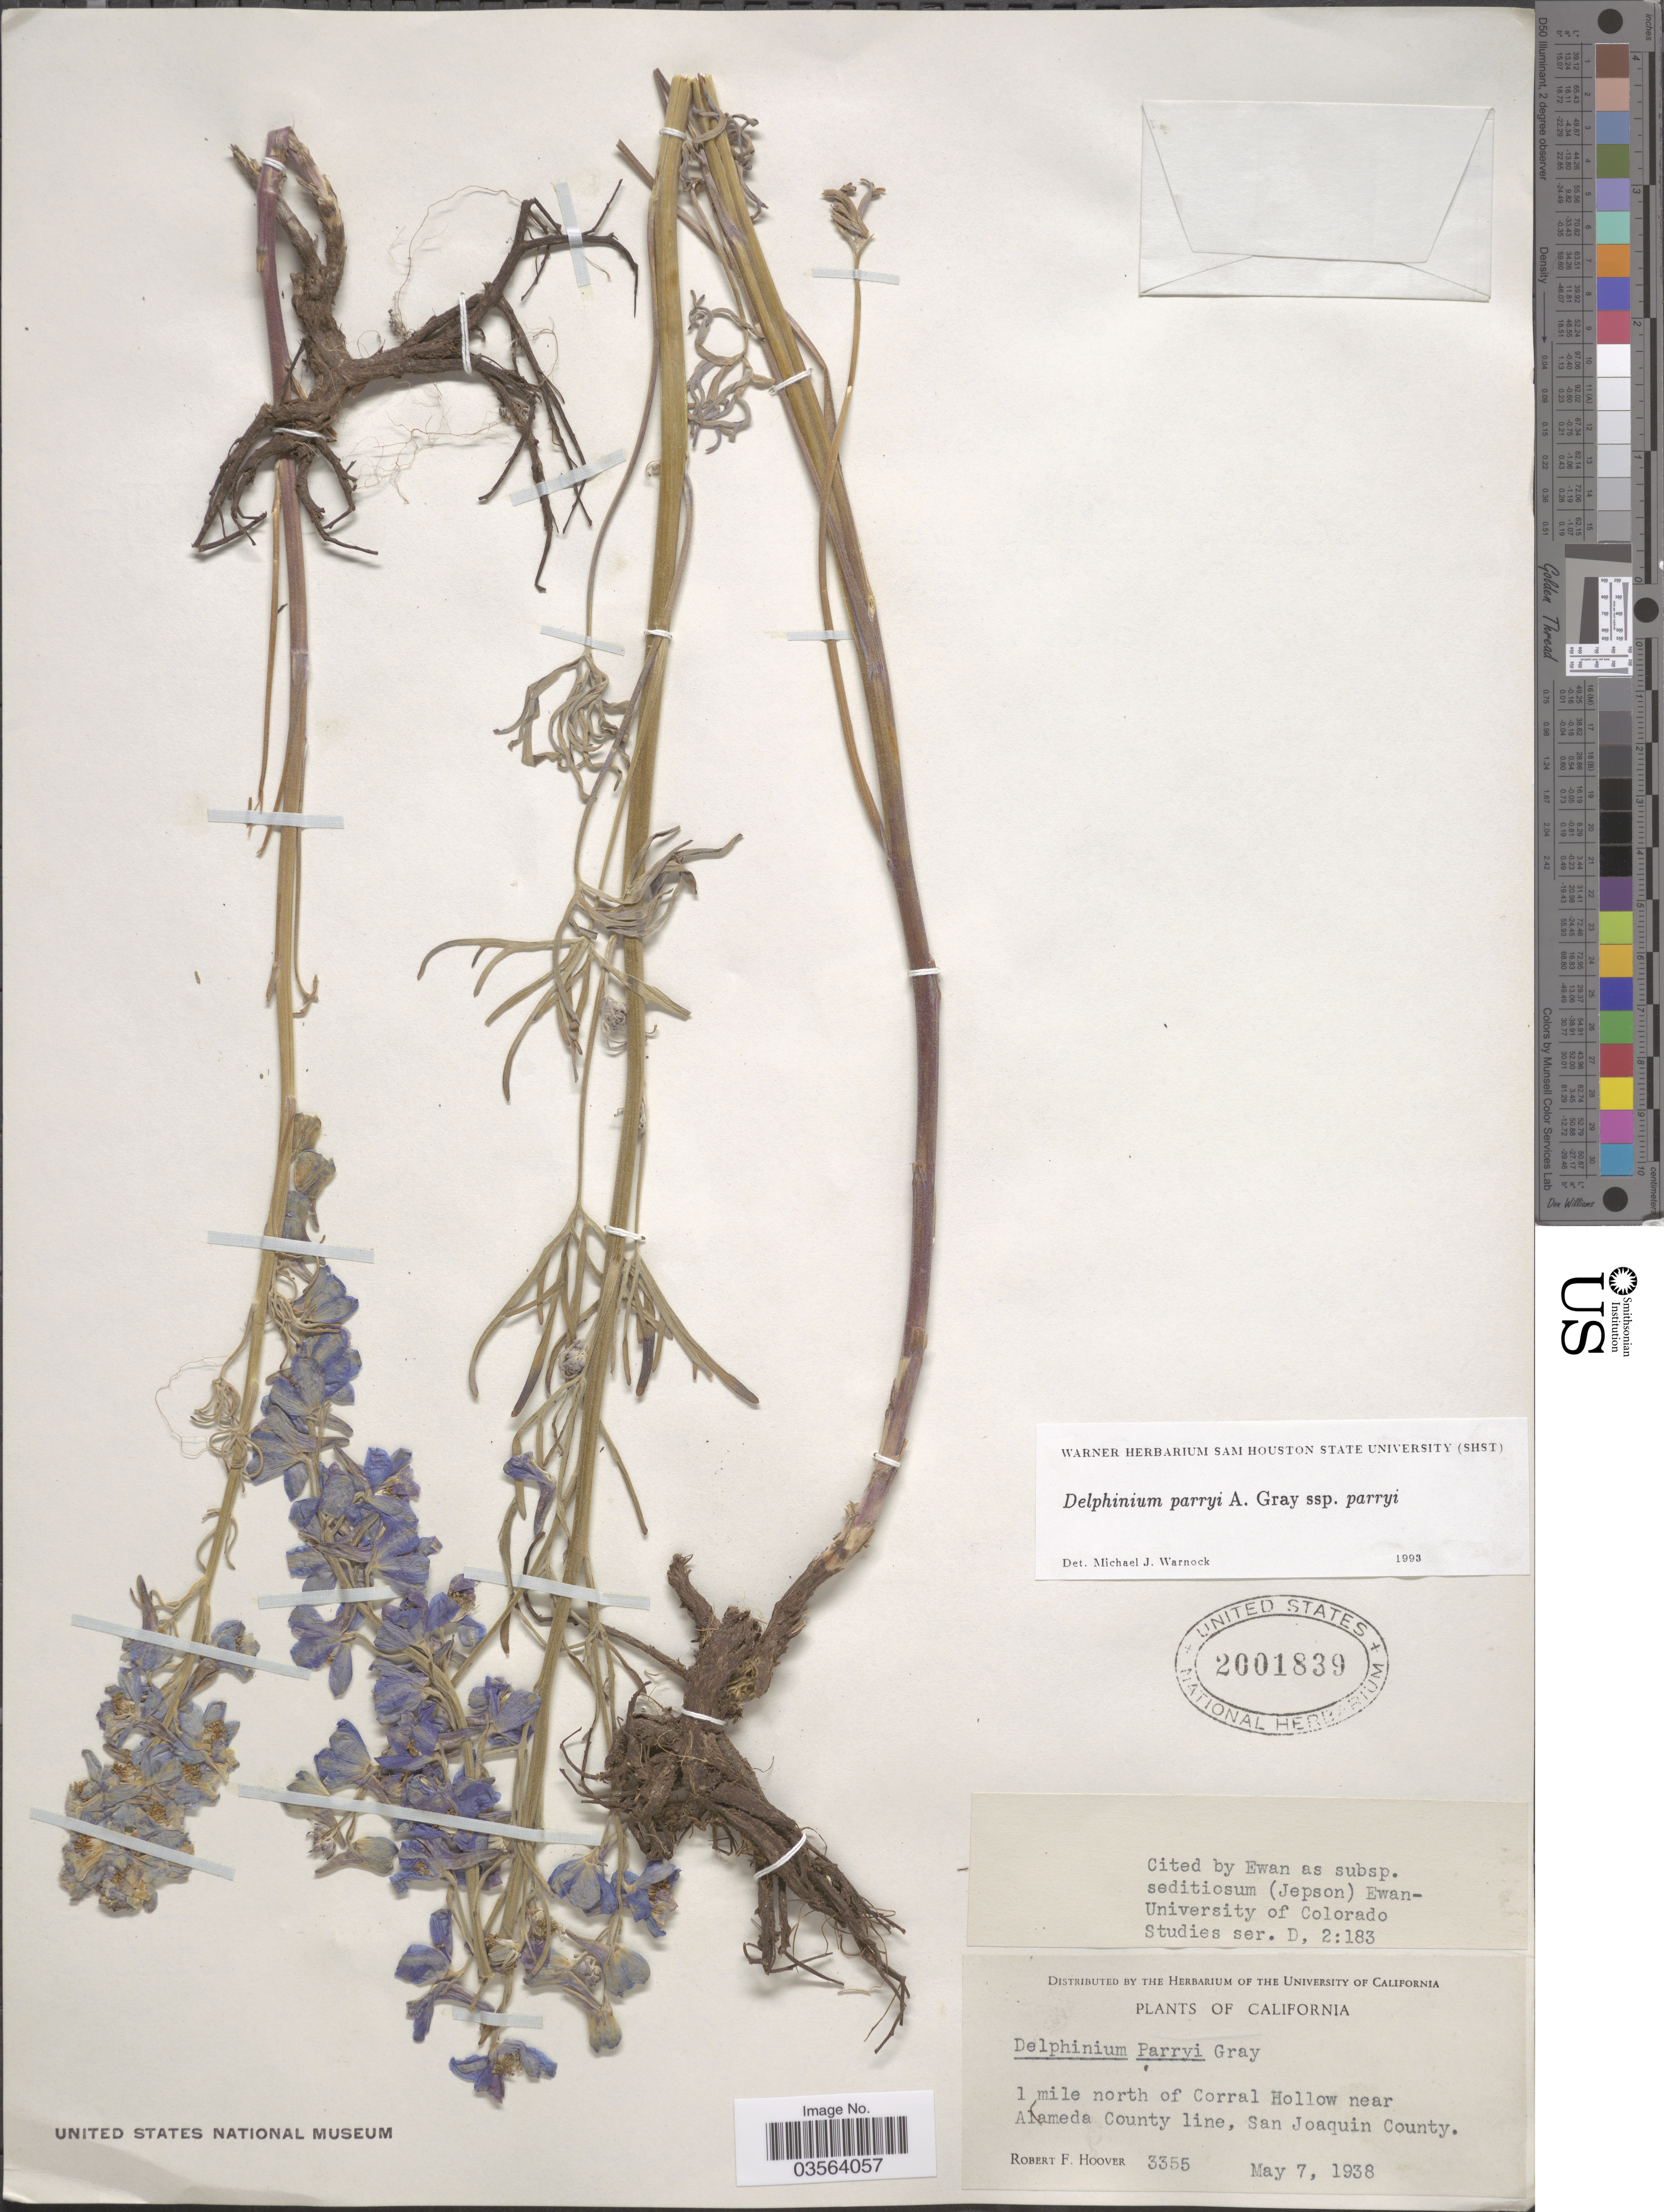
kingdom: Plantae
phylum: Tracheophyta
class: Magnoliopsida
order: Ranunculales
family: Ranunculaceae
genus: Delphinium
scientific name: Delphinium parryi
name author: A. Gray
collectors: R. F. Hoover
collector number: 3355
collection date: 1938-05-07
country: United States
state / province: California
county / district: San Joaquin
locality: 1 mile north of Corral Hollow near Alameda County line, San Joaquin County.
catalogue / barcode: US 2001839